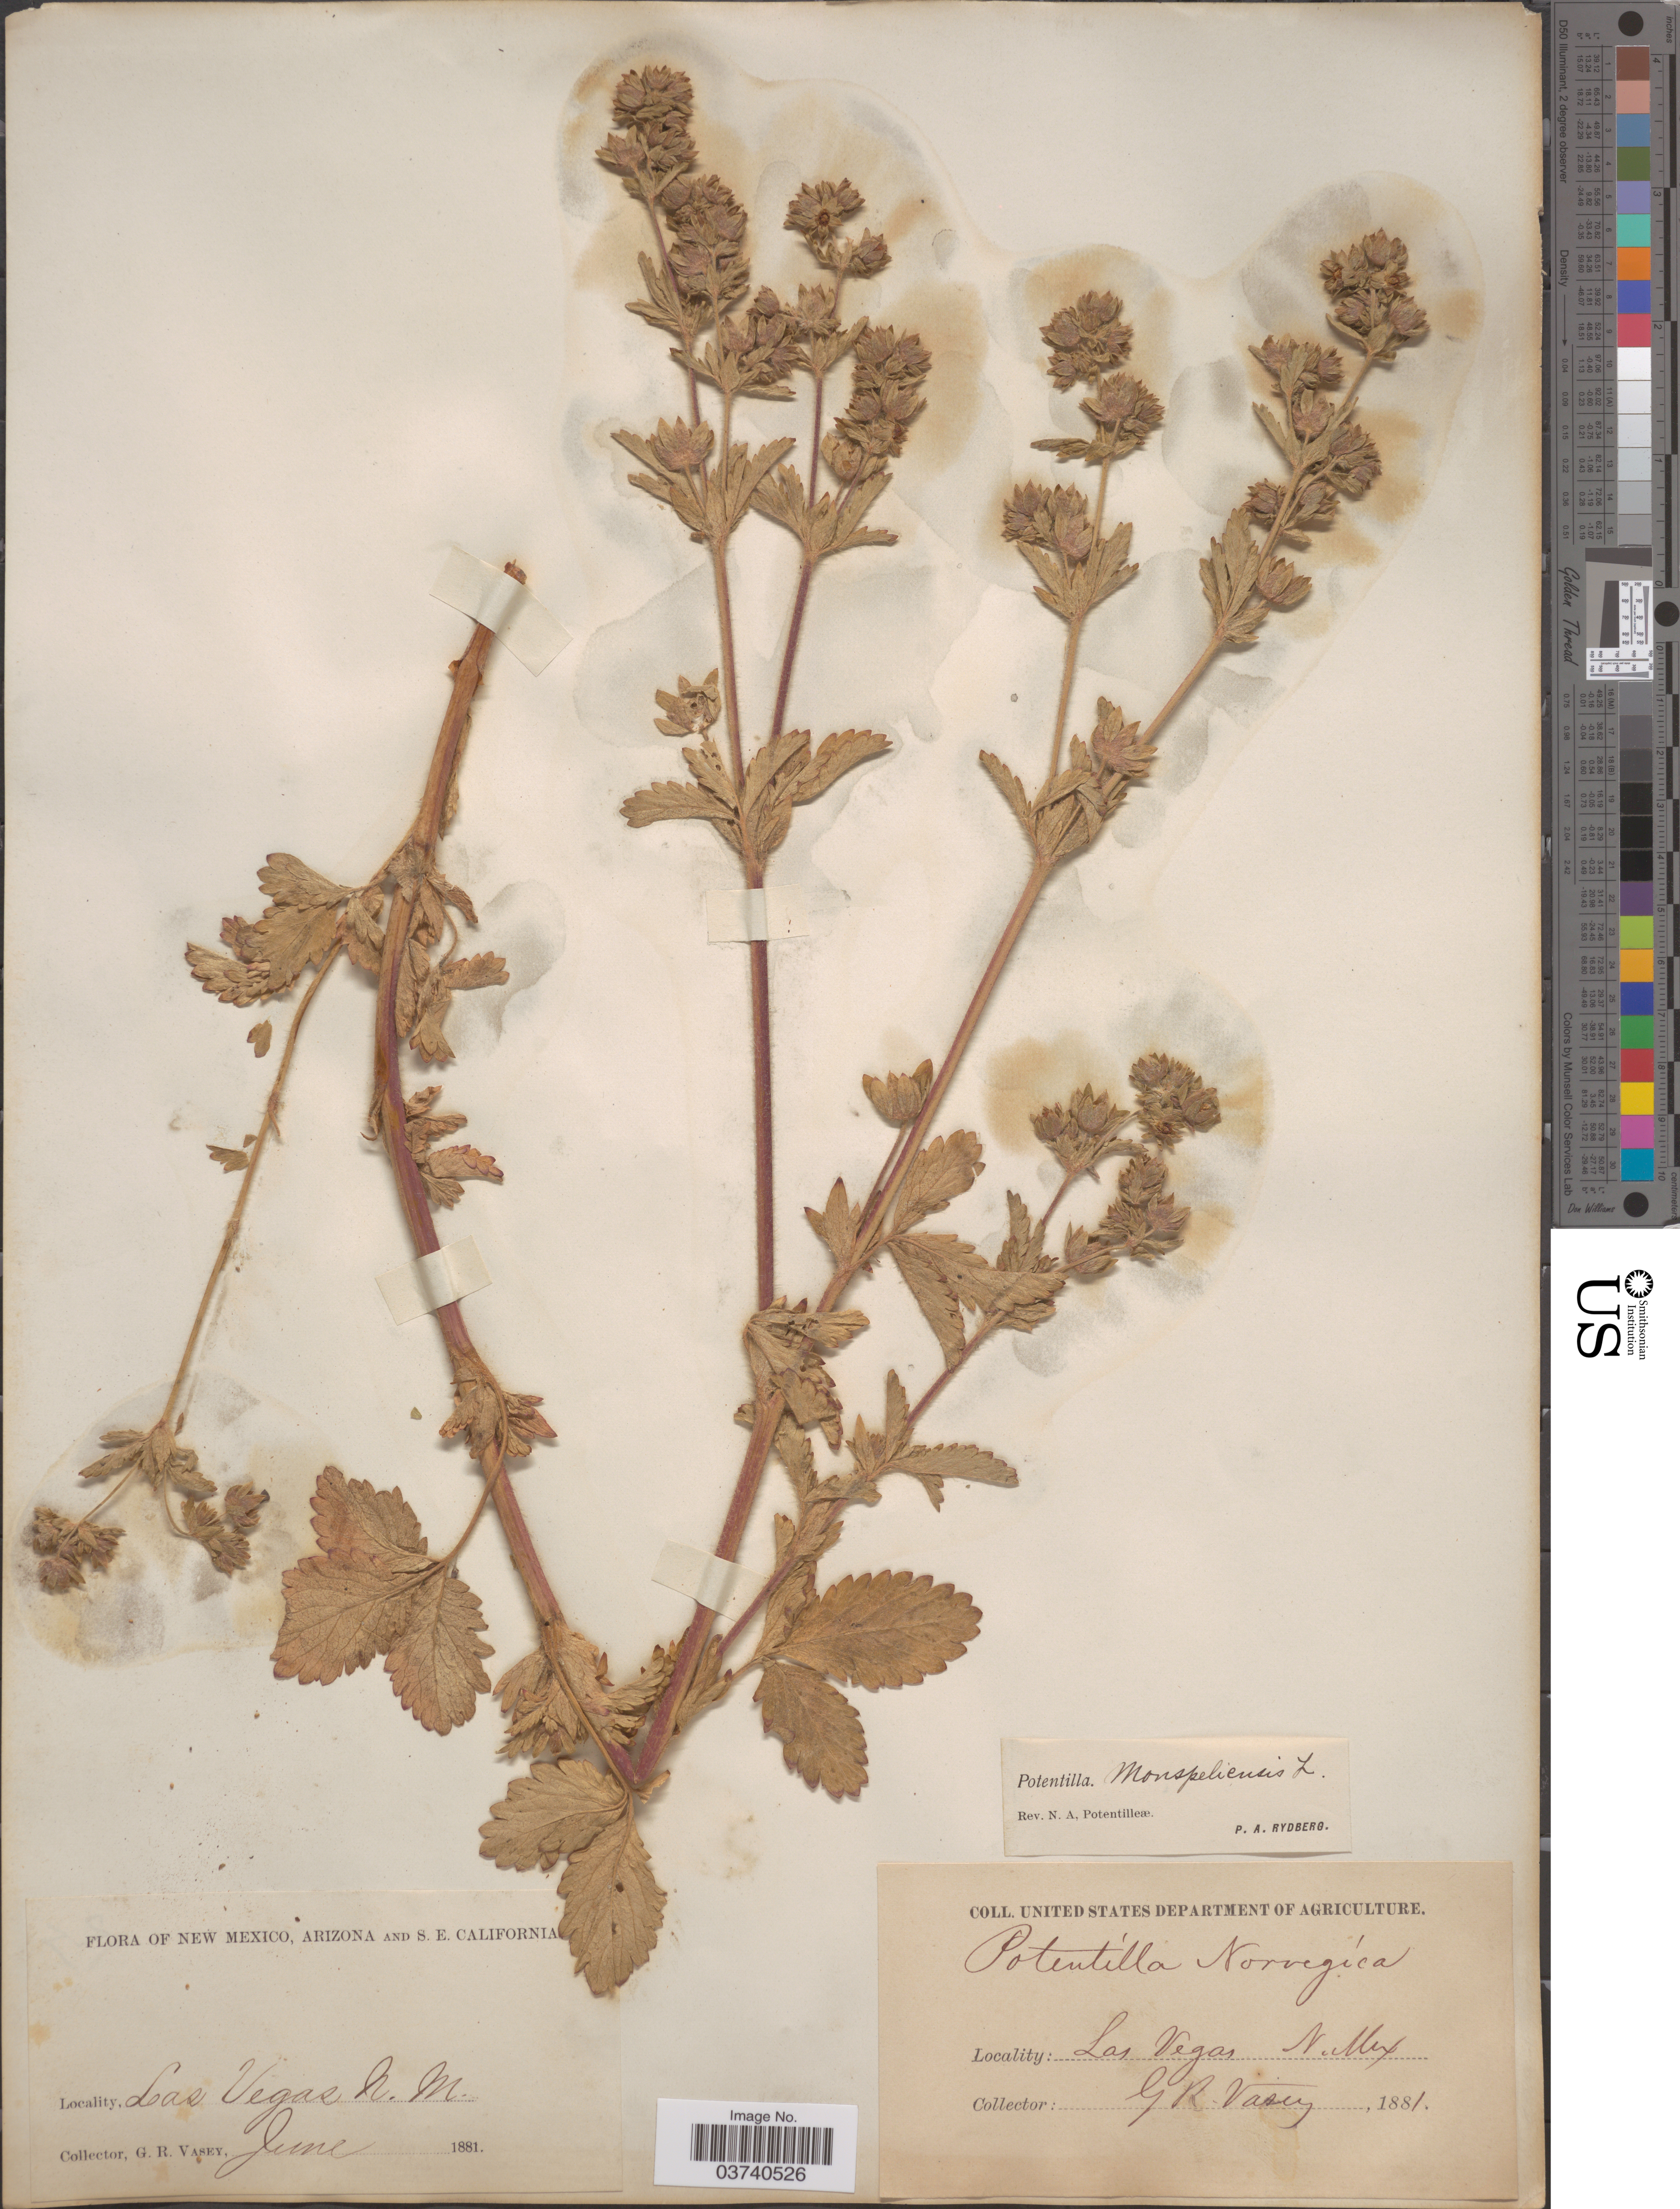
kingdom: Plantae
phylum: Tracheophyta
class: Magnoliopsida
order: Rosales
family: Rosaceae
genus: Potentilla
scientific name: Potentilla norvegica subsp. monspeliensis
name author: (L.) Asch. & Graebn.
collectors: G. R. Vasey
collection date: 1881-06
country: United States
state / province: New Mexico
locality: Las Vegas.